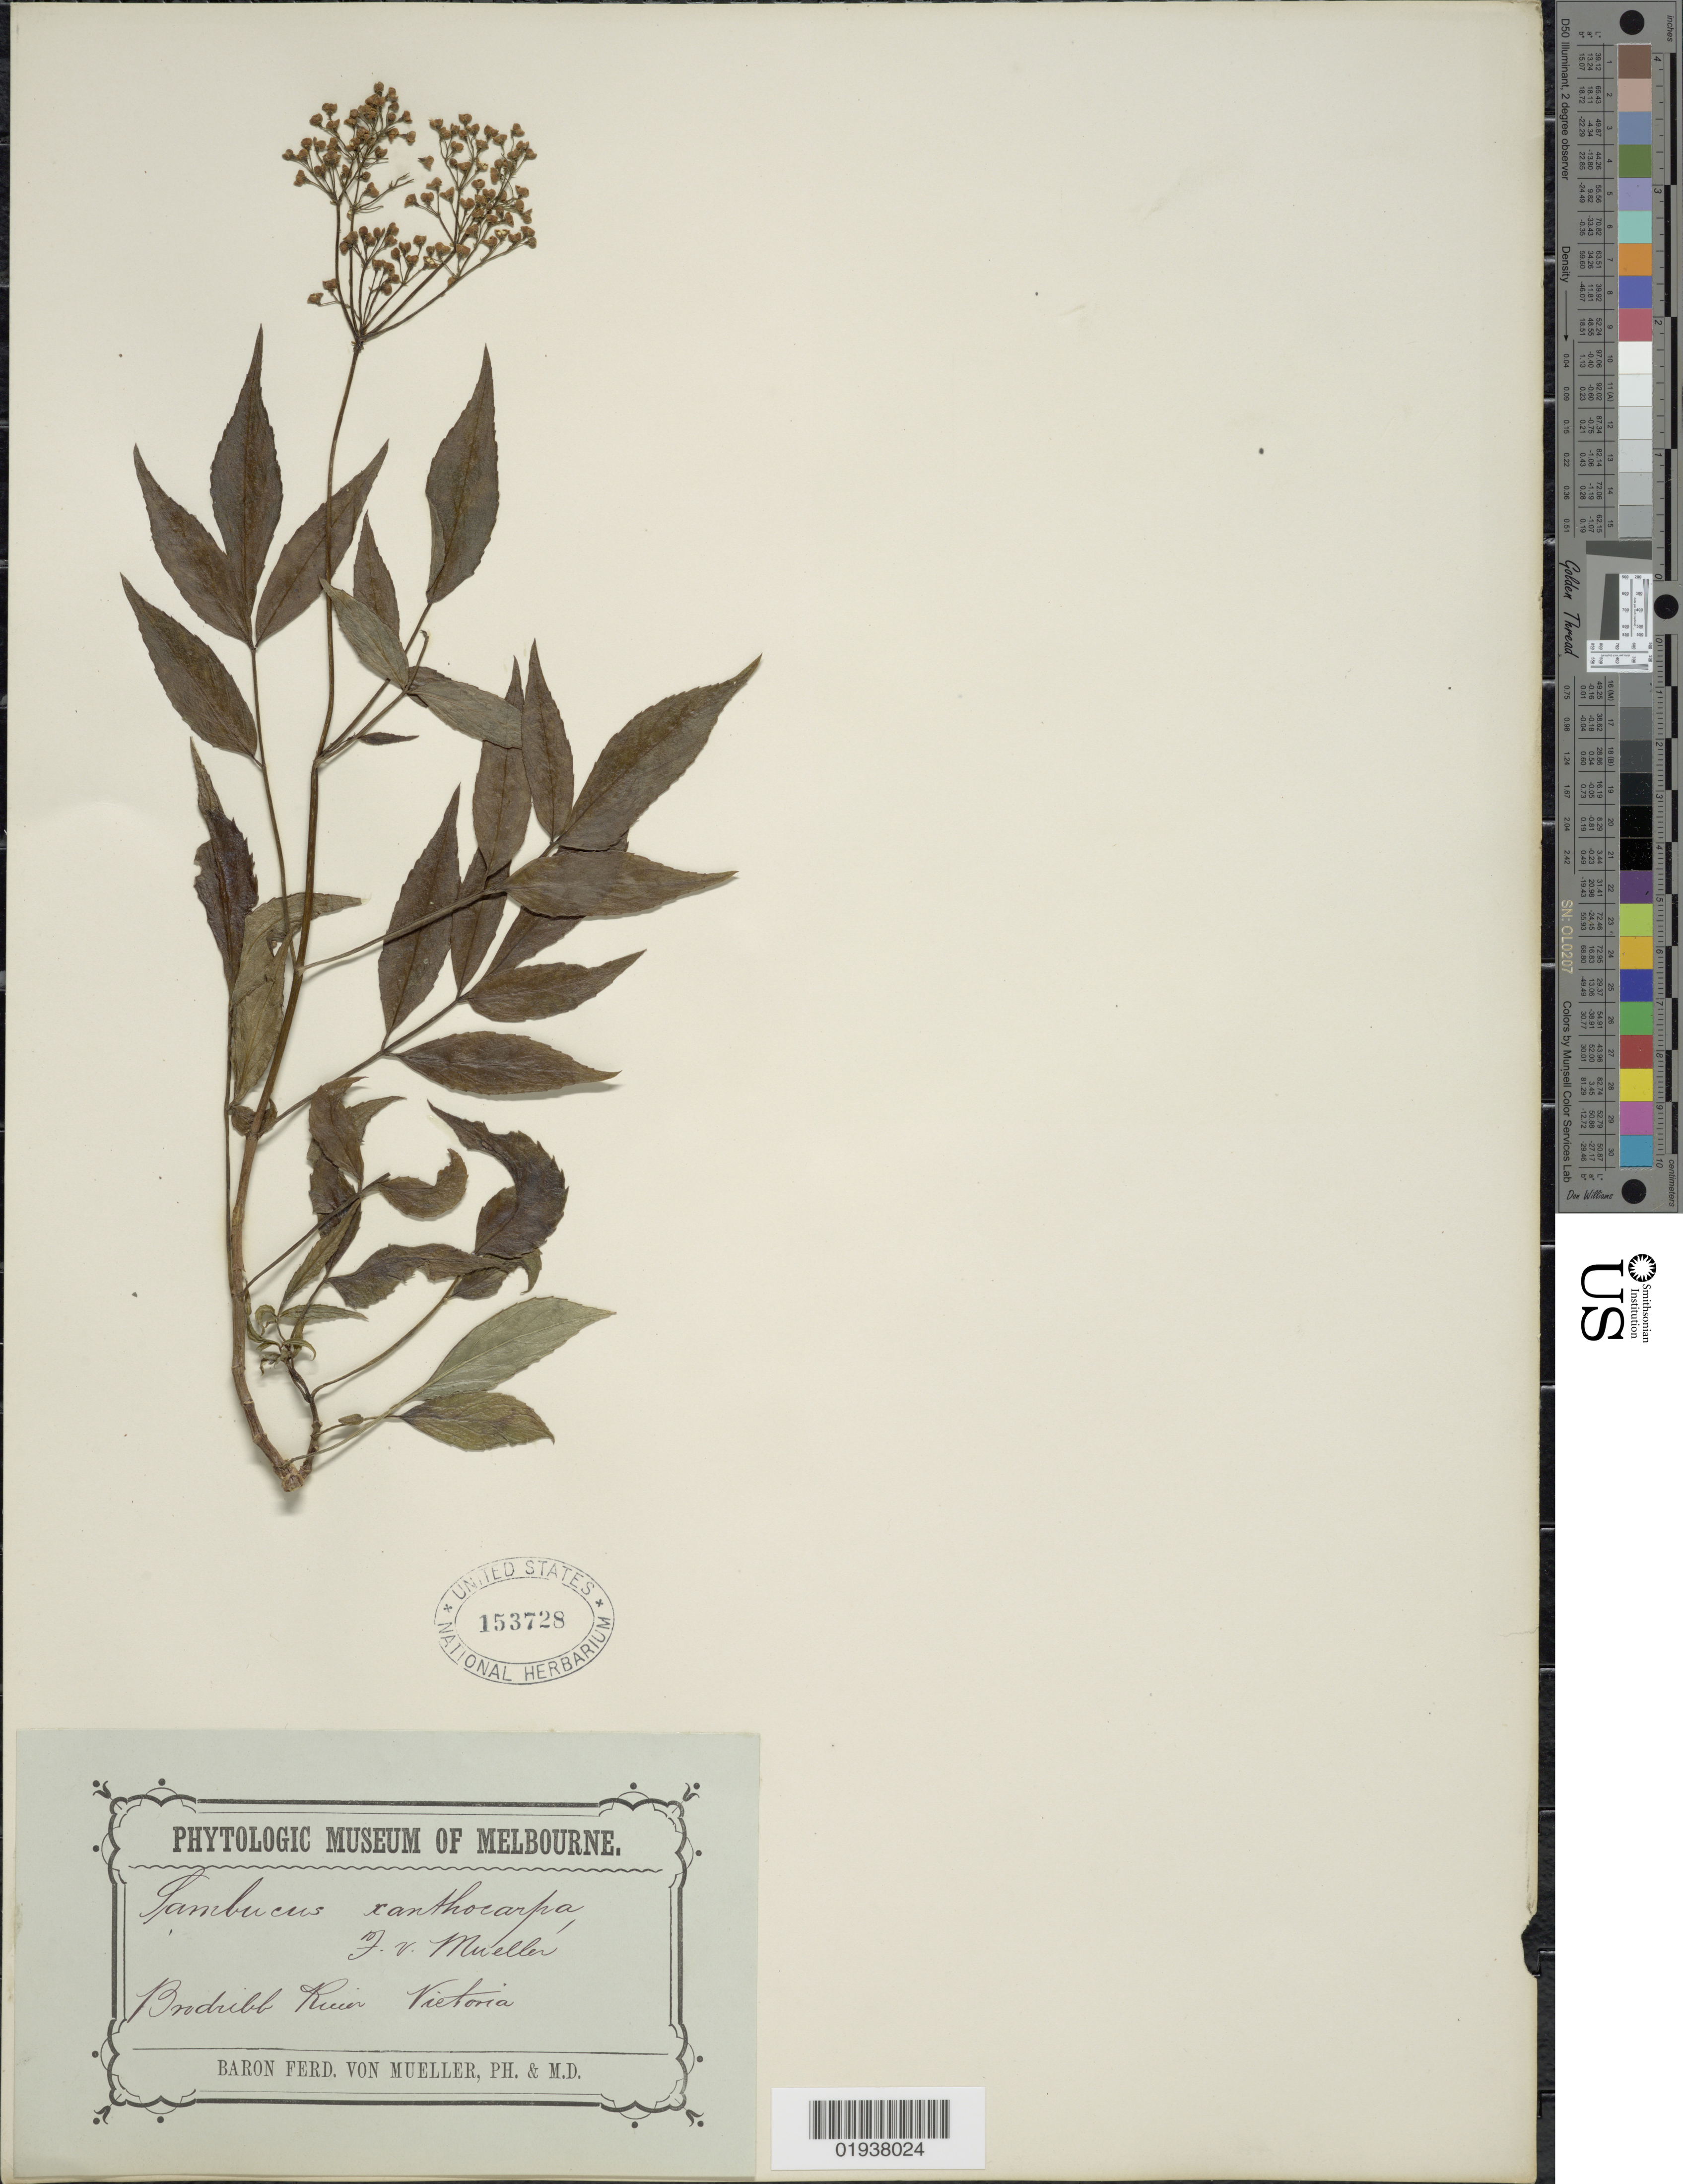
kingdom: Plantae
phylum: Tracheophyta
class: Magnoliopsida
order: Dipsacales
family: Viburnaceae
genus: Sambucus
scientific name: Sambucus australasica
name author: (Lindl.) Fritsch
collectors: F. von Mueller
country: Australia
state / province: Victoria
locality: Brodribb River, Victoria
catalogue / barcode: US 153728